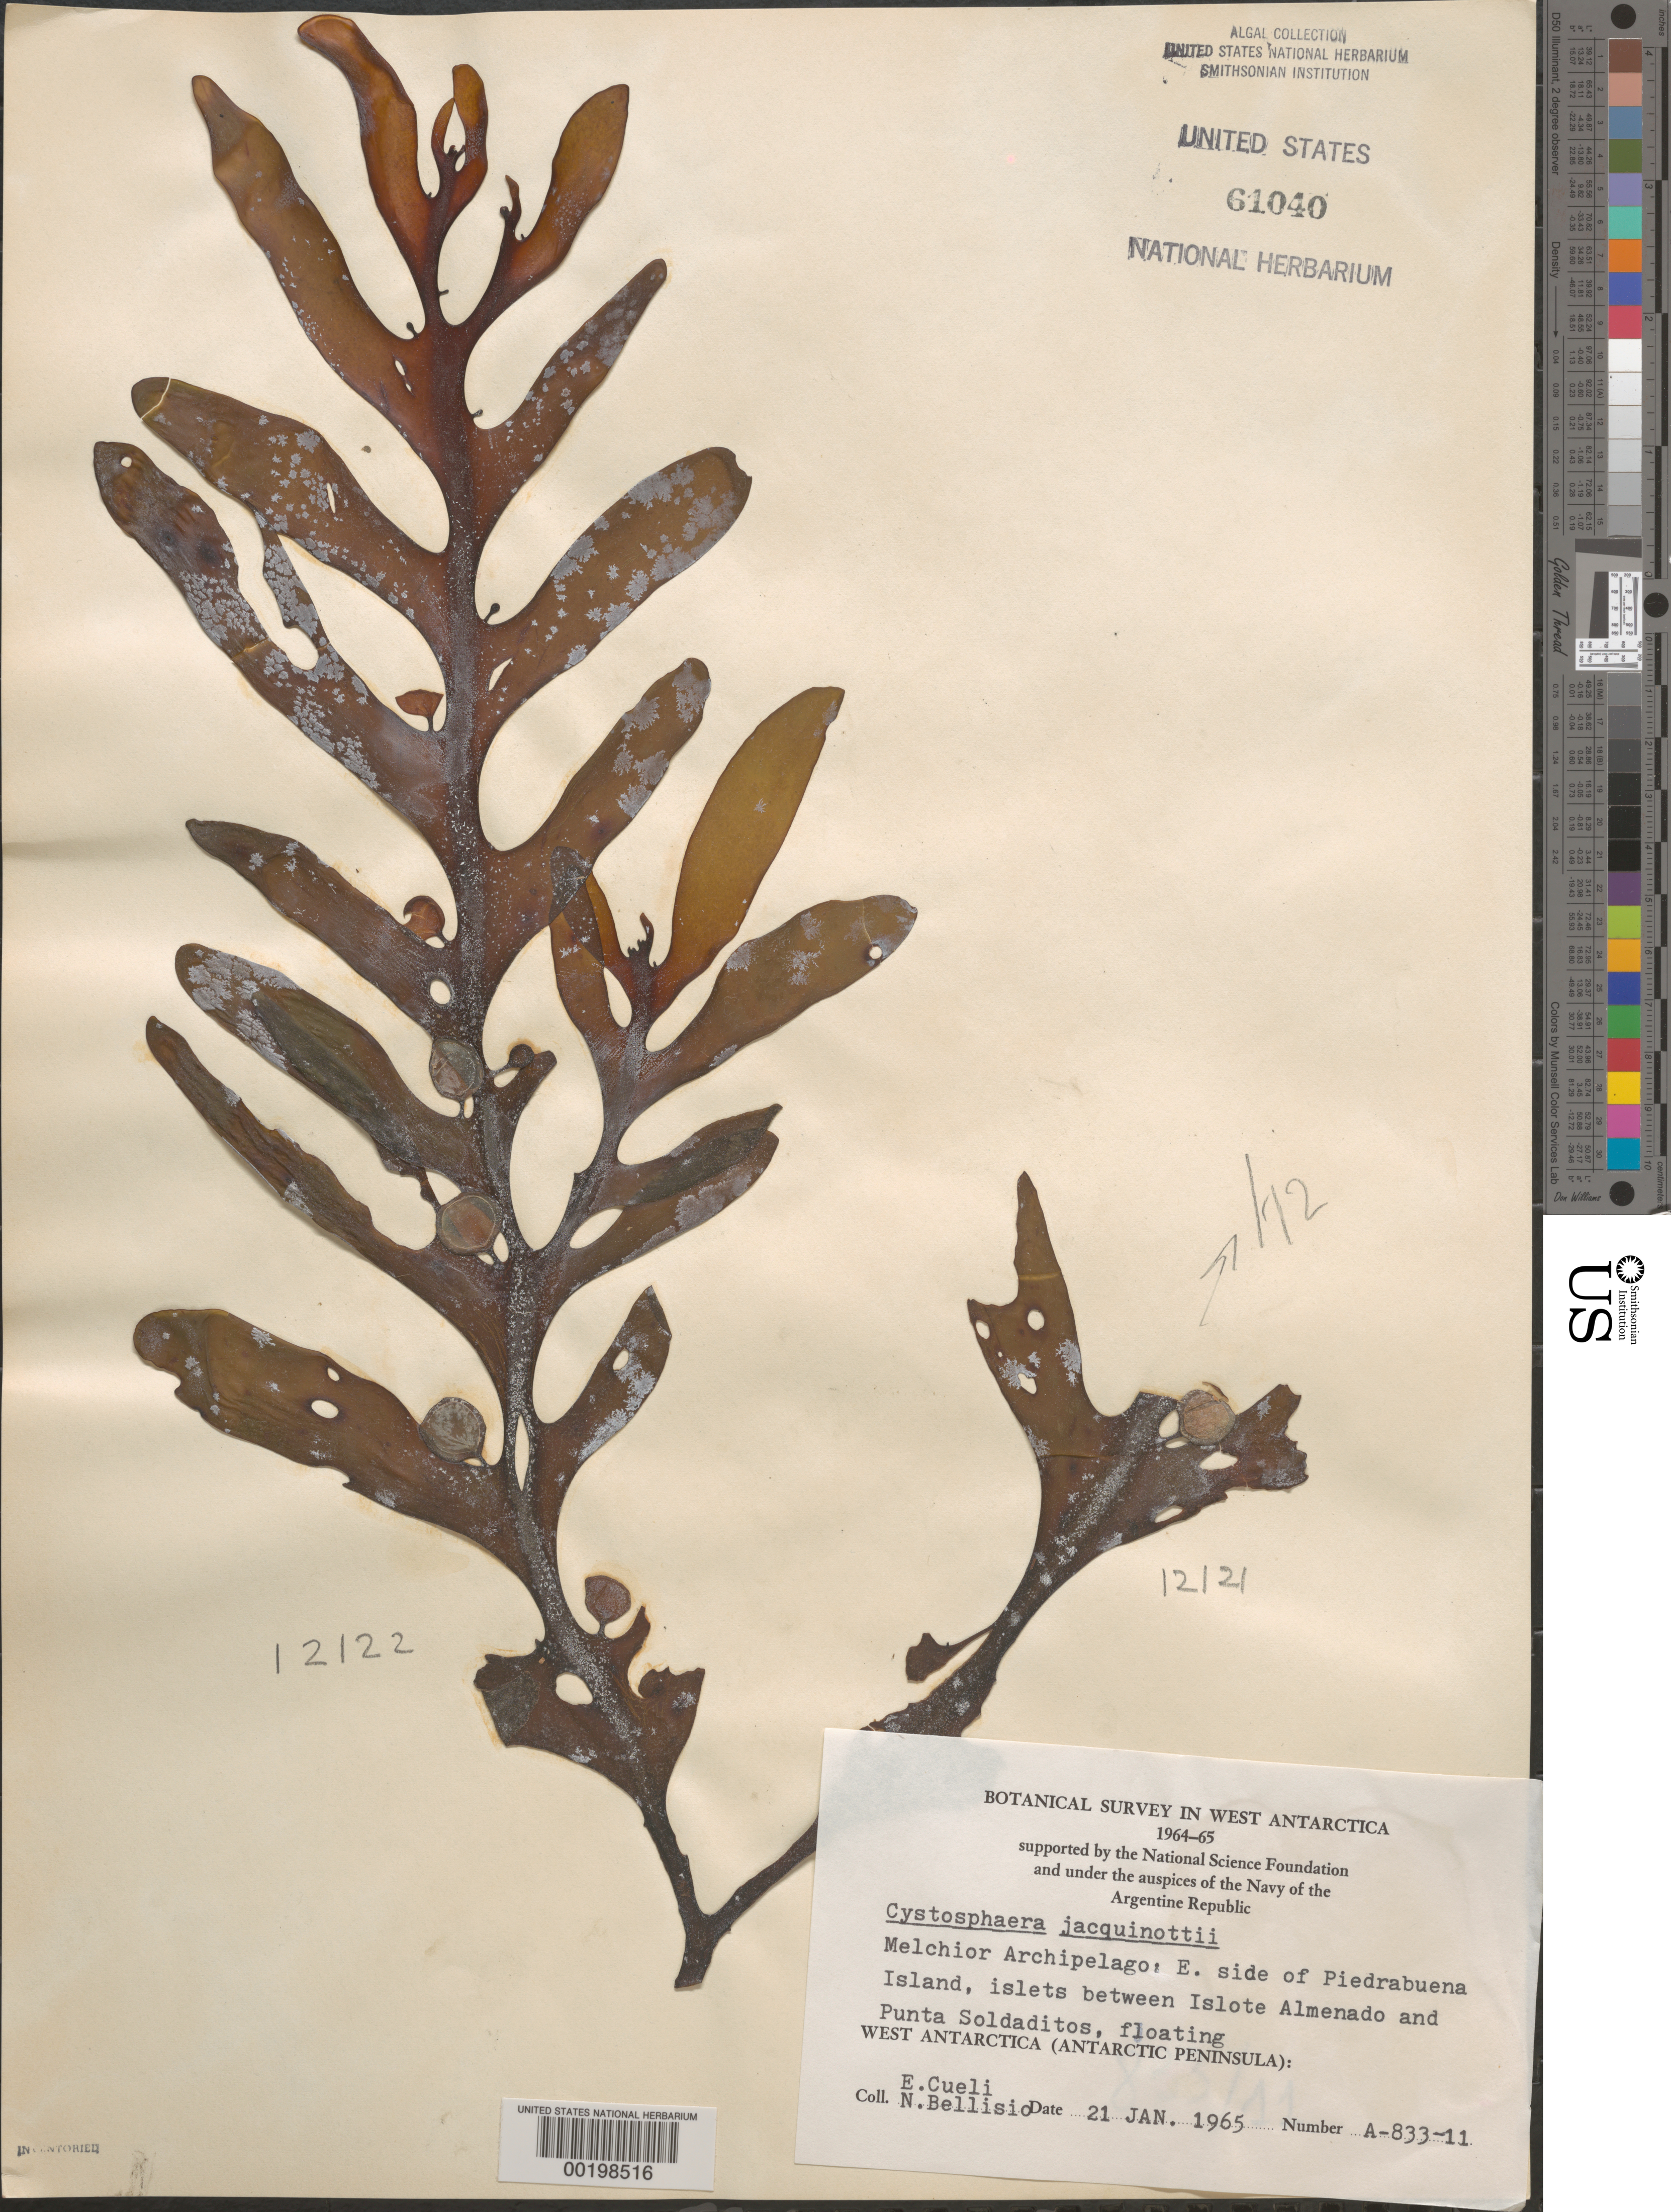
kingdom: Chromista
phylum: Ochrophyta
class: Phaeophyceae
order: Fucales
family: Seirococcaceae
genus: Cystosphaera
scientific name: Cystosphaera jacquinotii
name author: (Montagne) Skottsberg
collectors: E. Cueli & N. Bellisio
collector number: A-833-11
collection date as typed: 21 Jan 1965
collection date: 1965-01-21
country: Antarctica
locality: Eta Island, islets between Islote Almenado & Punta Soladitos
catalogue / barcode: US 61040